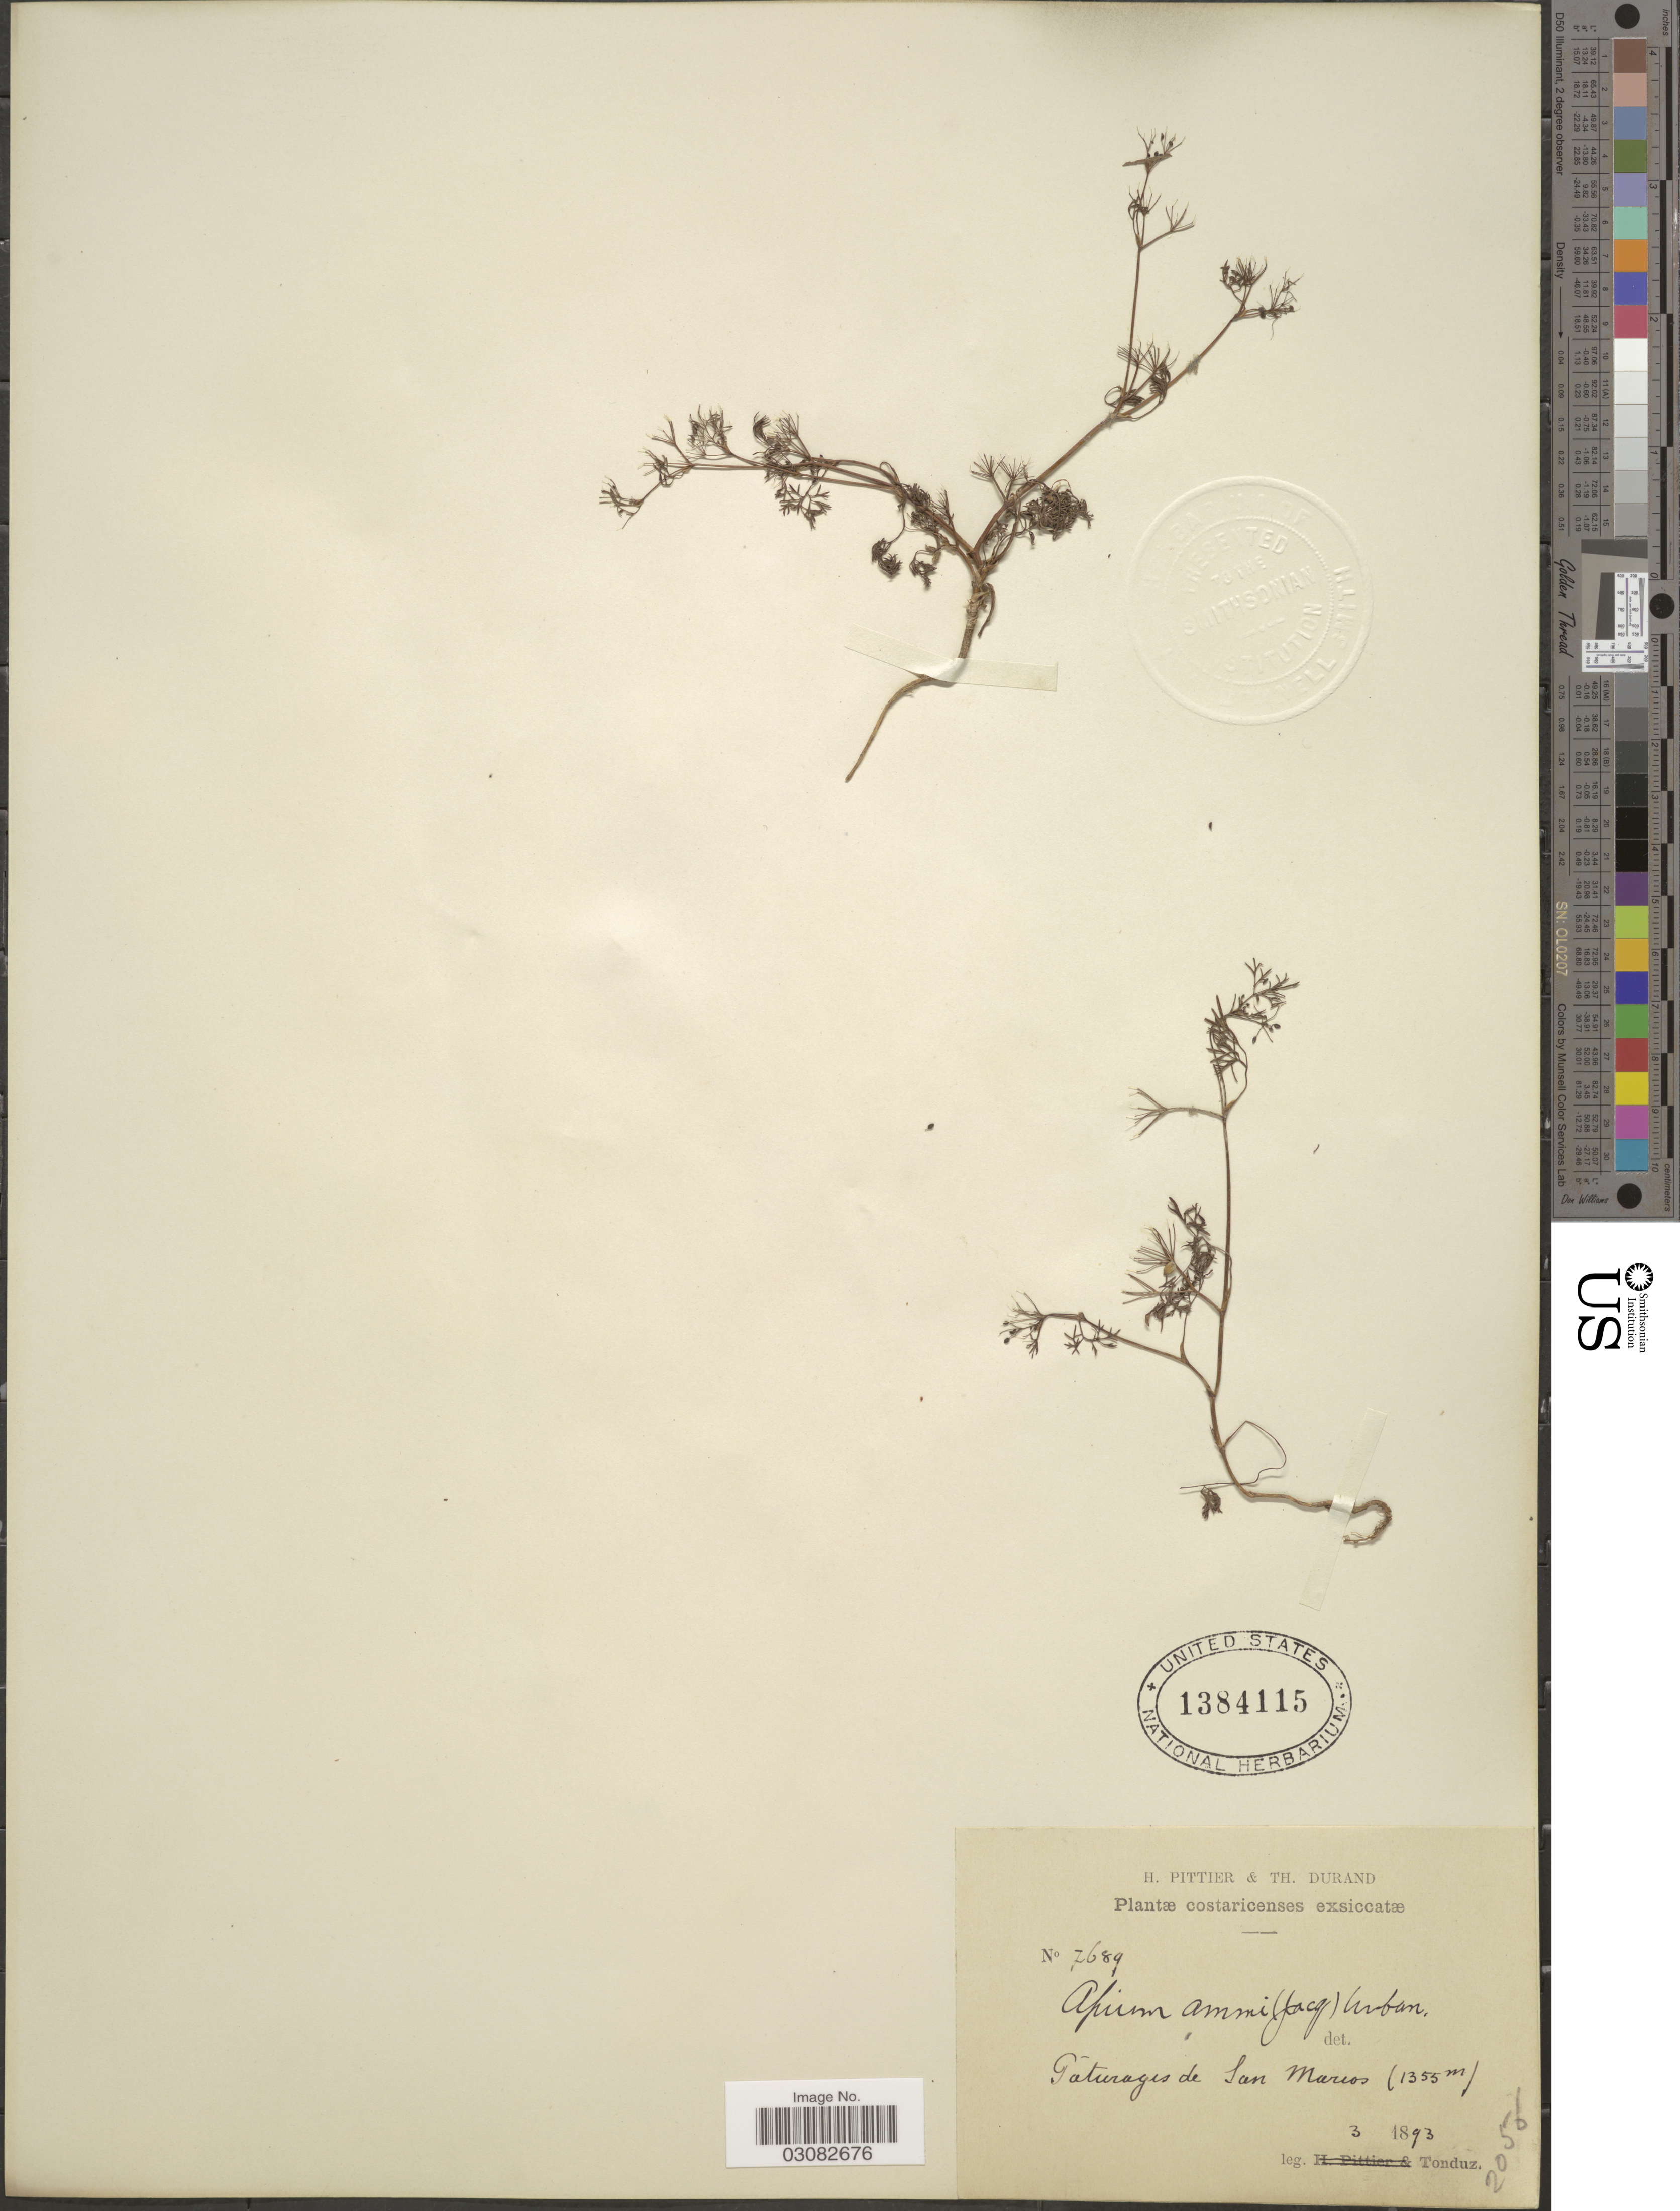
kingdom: Plantae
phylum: Tracheophyta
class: Magnoliopsida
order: Apiales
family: Apiaceae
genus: Apium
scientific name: Apium ammi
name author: (Jacq.) Urb.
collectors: Tonduz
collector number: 7689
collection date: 1893-03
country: Costa Rica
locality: Pâturages de San Marcos.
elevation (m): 1355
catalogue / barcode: US 1384115